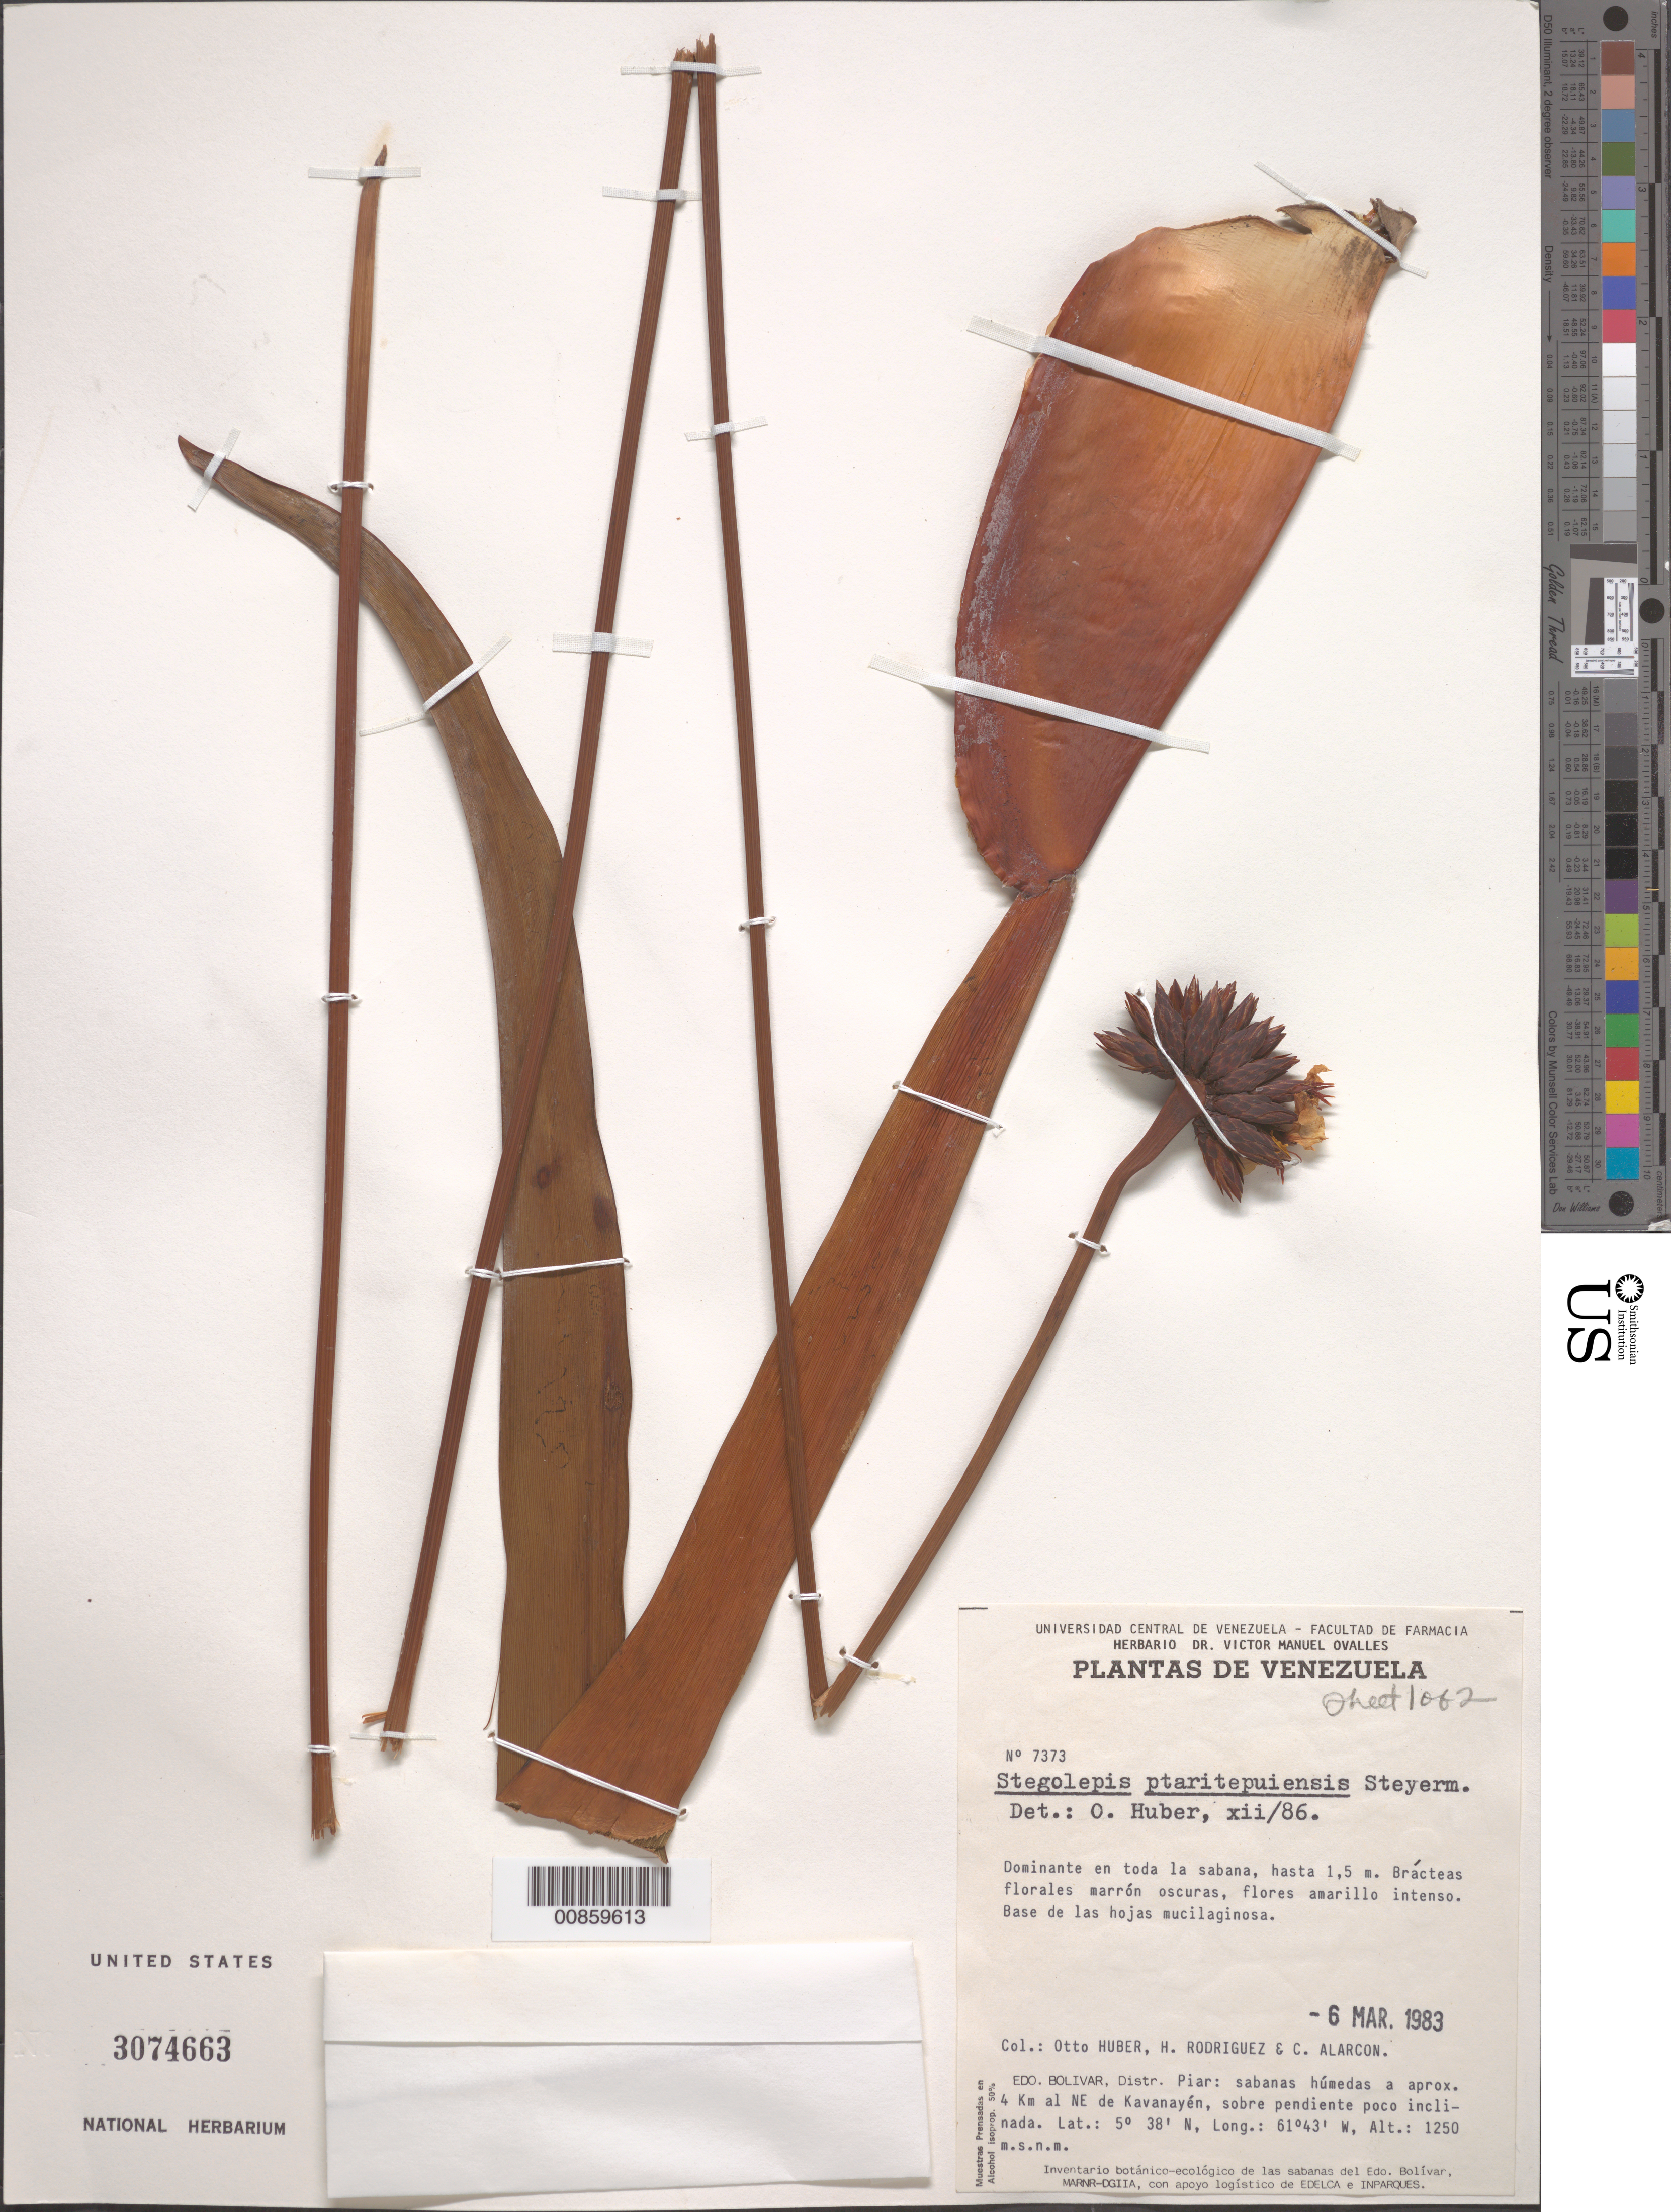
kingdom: Plantae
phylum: Tracheophyta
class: Liliopsida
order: Poales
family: Rapateaceae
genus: Stegolepis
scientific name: Stegolepis ptaritepuiensis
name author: Steyerm.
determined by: Huber, Otto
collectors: O. Huber, H. Rodriguez & C. Alarcon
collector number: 7373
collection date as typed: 6-Mar-83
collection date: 1983-03-06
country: Venezuela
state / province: Bolívar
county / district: Piar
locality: Kavanayén, aprox. 4 km NE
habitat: Sabanas húmedas, sobre pendiente poco inclinada.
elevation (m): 1250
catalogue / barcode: US 3074663